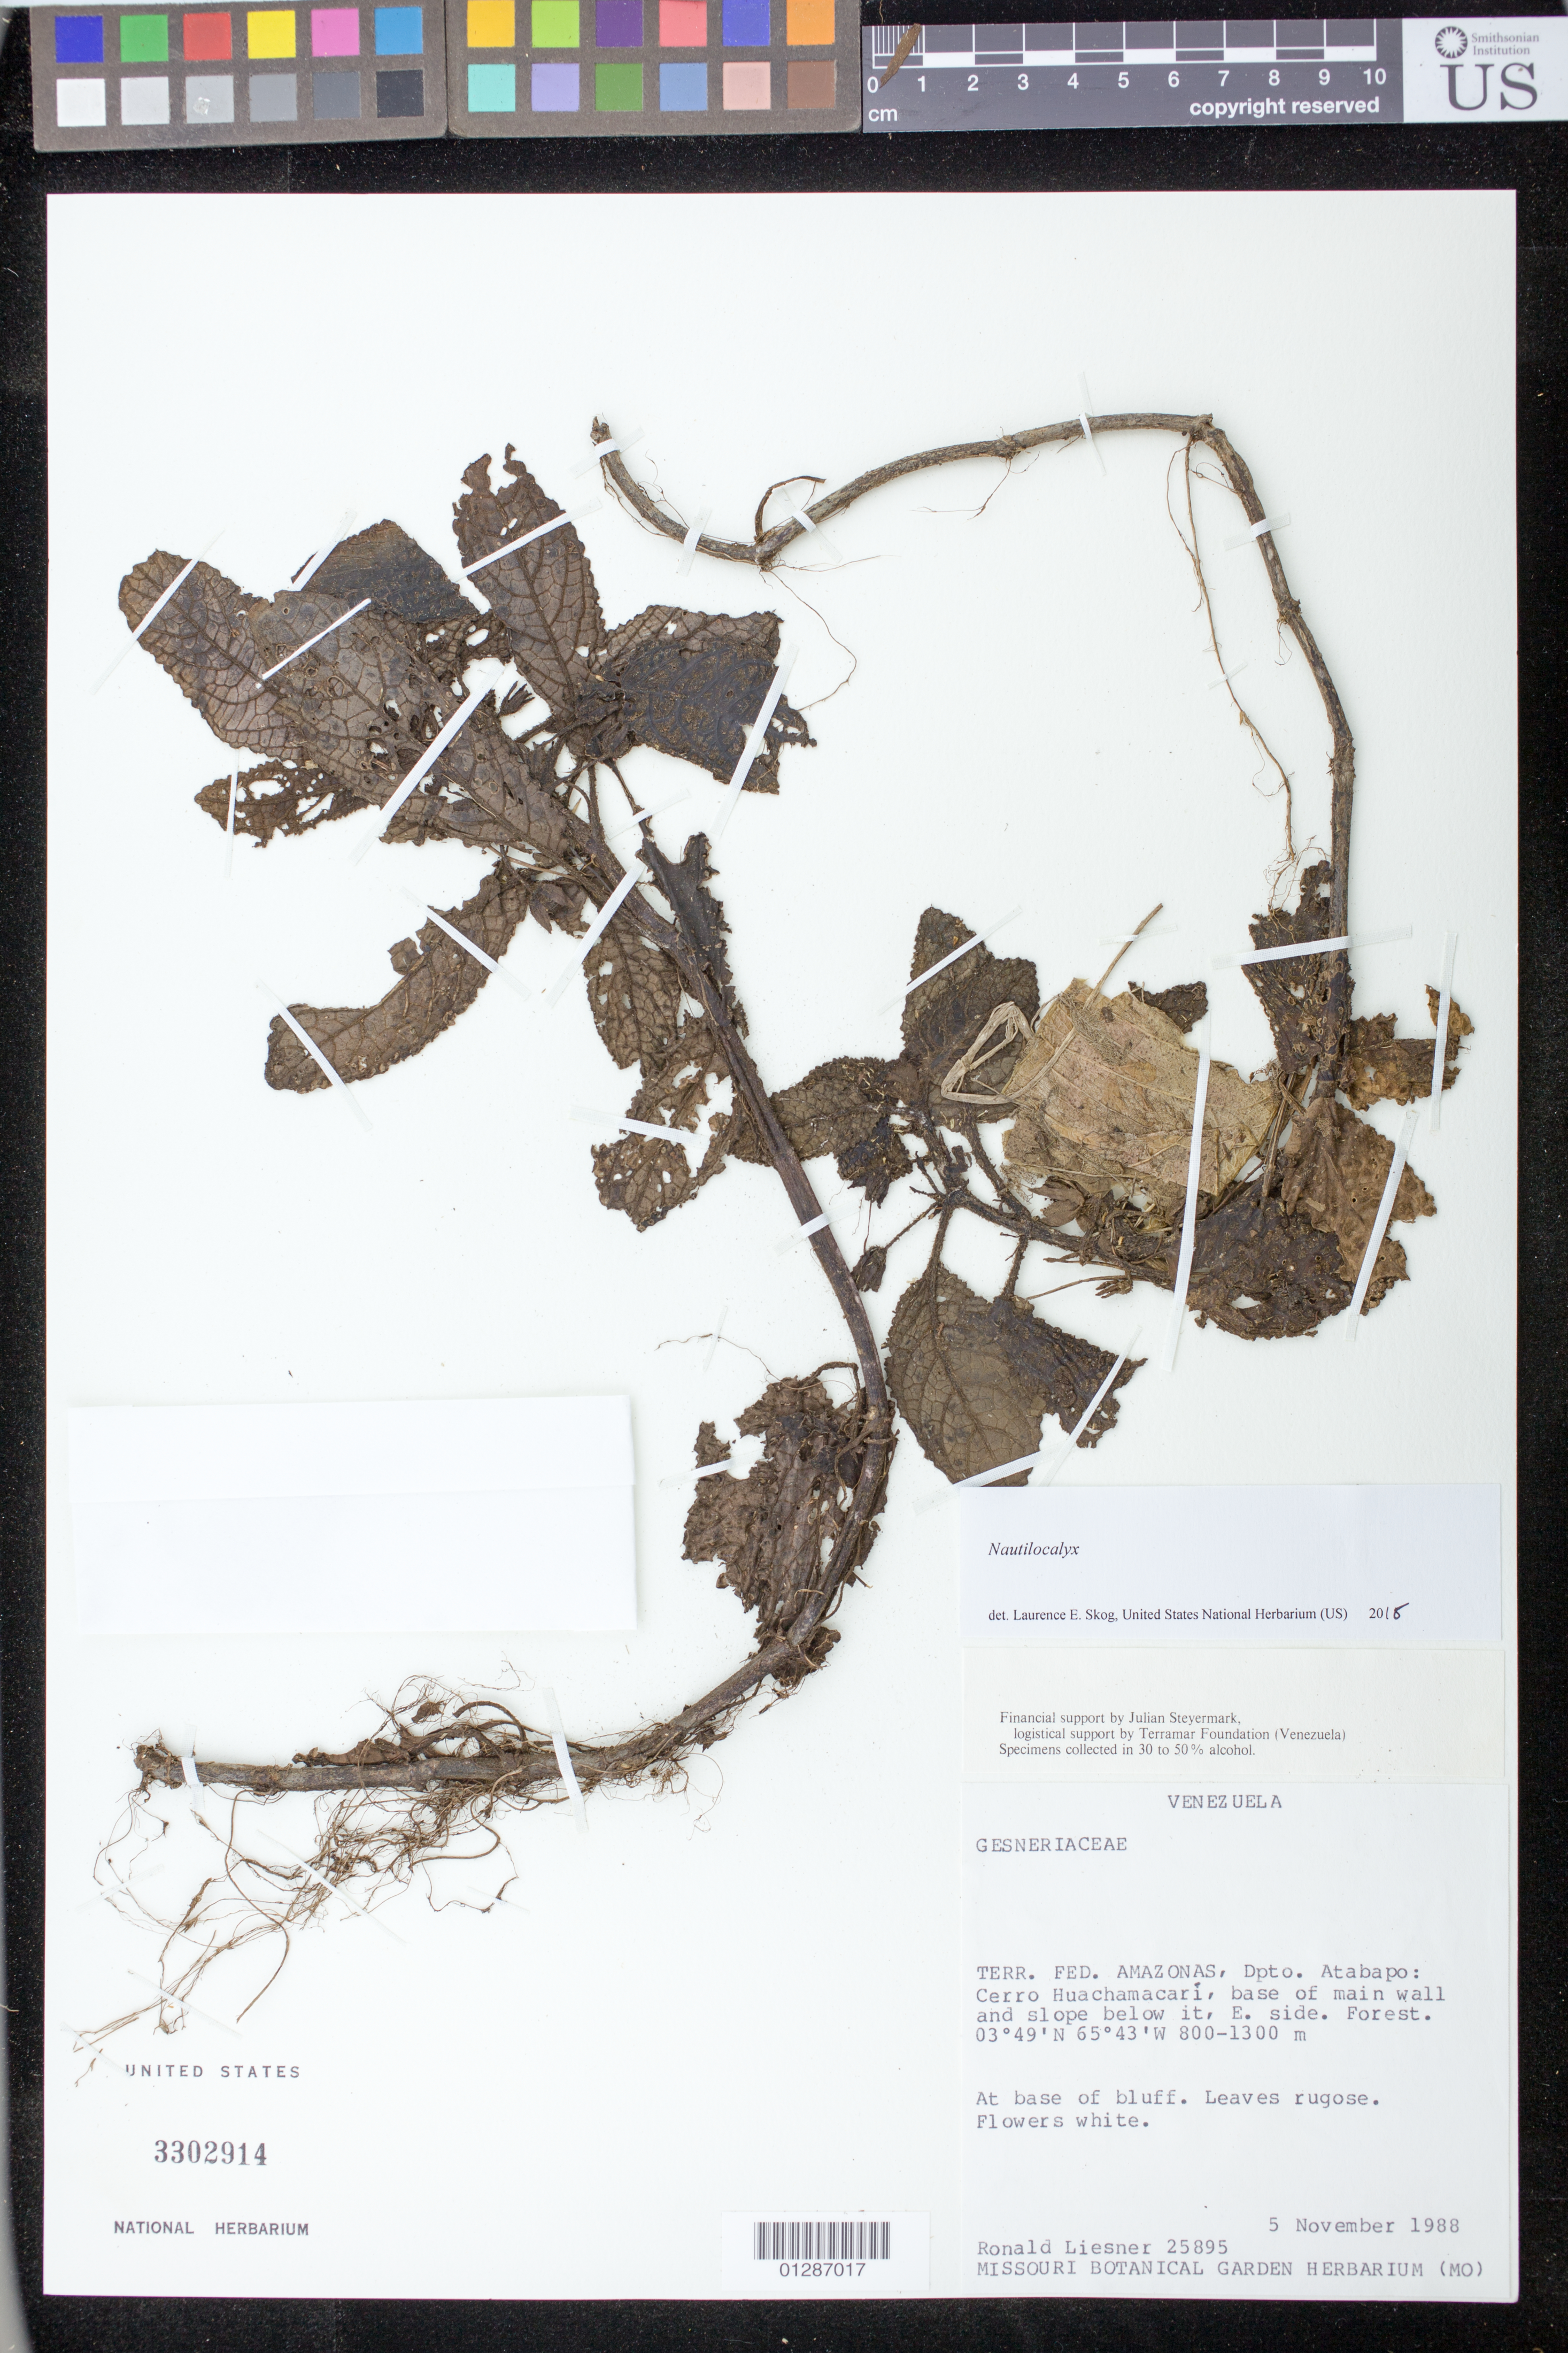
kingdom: Plantae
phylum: Tracheophyta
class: Magnoliopsida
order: Lamiales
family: Gesneriaceae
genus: Nautilocalyx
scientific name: Nautilocalyx sp.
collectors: R. L. Liesner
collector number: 25895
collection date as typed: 5 Nov 1988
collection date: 1988-11-05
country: Venezuela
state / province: Amazonas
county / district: Atabapo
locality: Cerro Huachamacari, base of main wall and slope below it, E side.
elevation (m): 800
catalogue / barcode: US 3302914